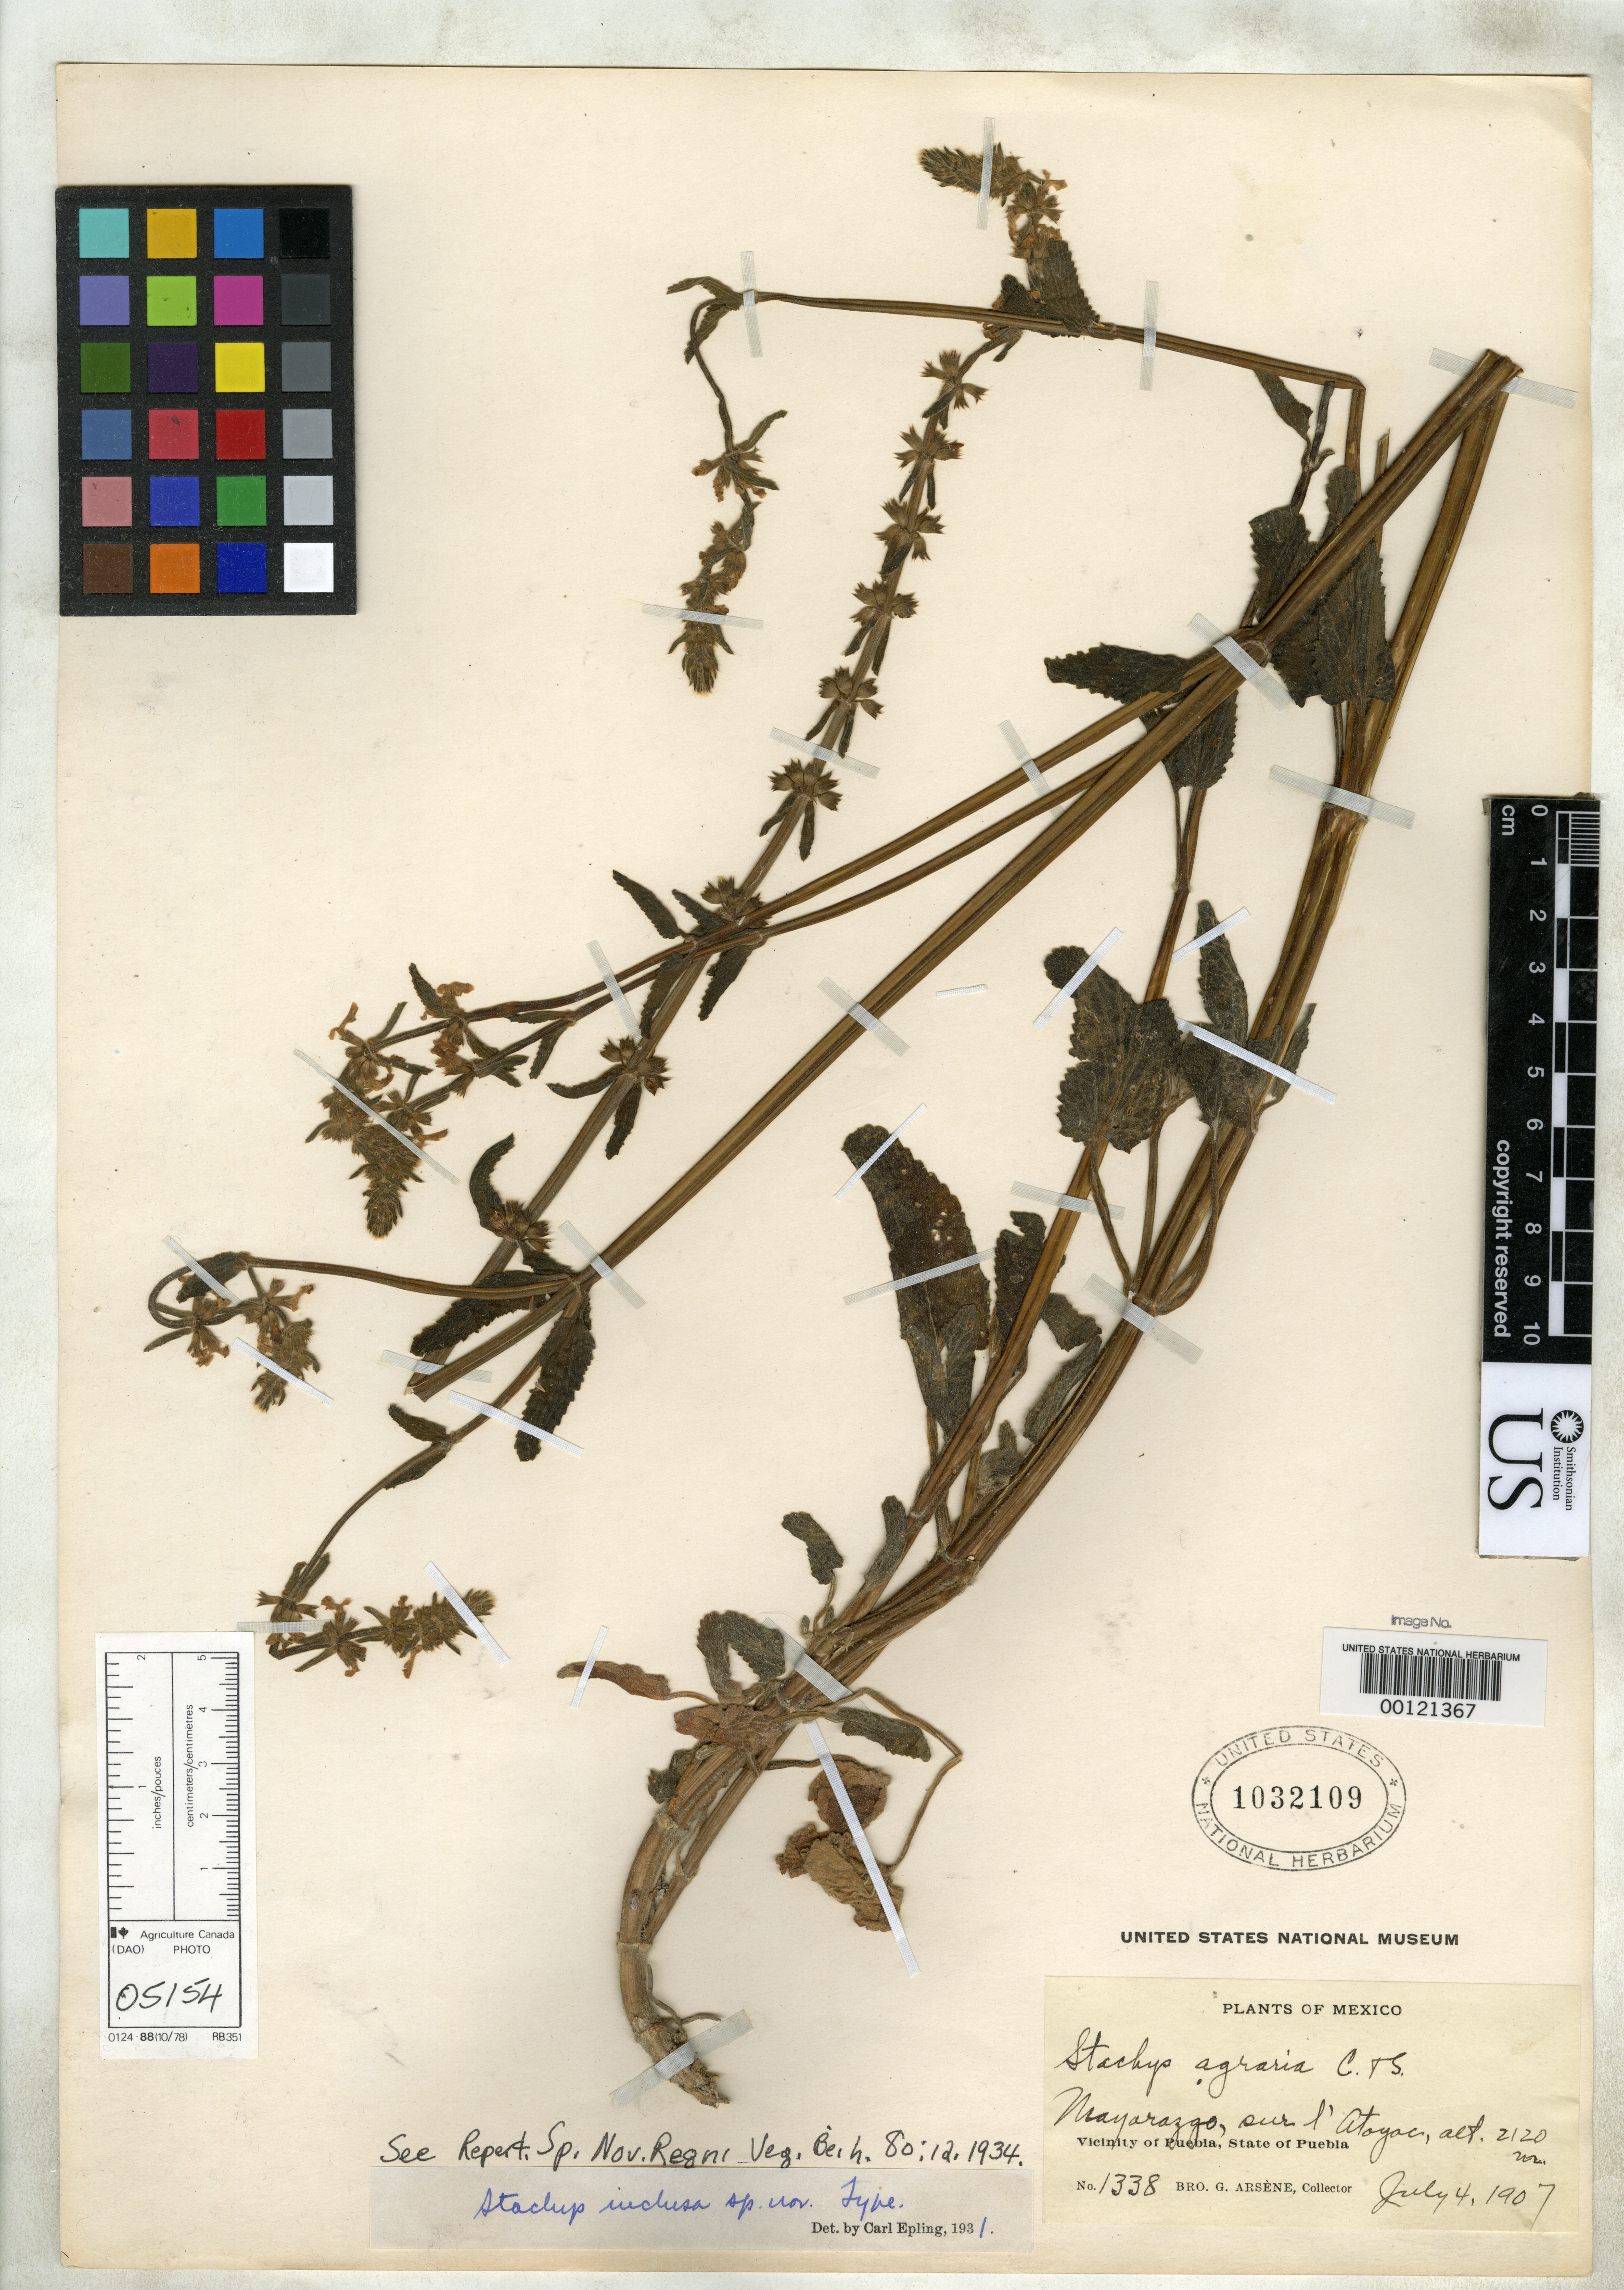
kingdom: Plantae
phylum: Tracheophyta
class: Magnoliopsida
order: Lamiales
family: Lamiaceae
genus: Stachys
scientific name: Stachys inclusa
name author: Epling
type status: Holotype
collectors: Bro. G. Arsène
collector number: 1338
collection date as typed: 04 Jul 1907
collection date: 1907-07-04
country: Mexico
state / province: Puebla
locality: Vicinity of Puebla.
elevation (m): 2120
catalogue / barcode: US 1032109